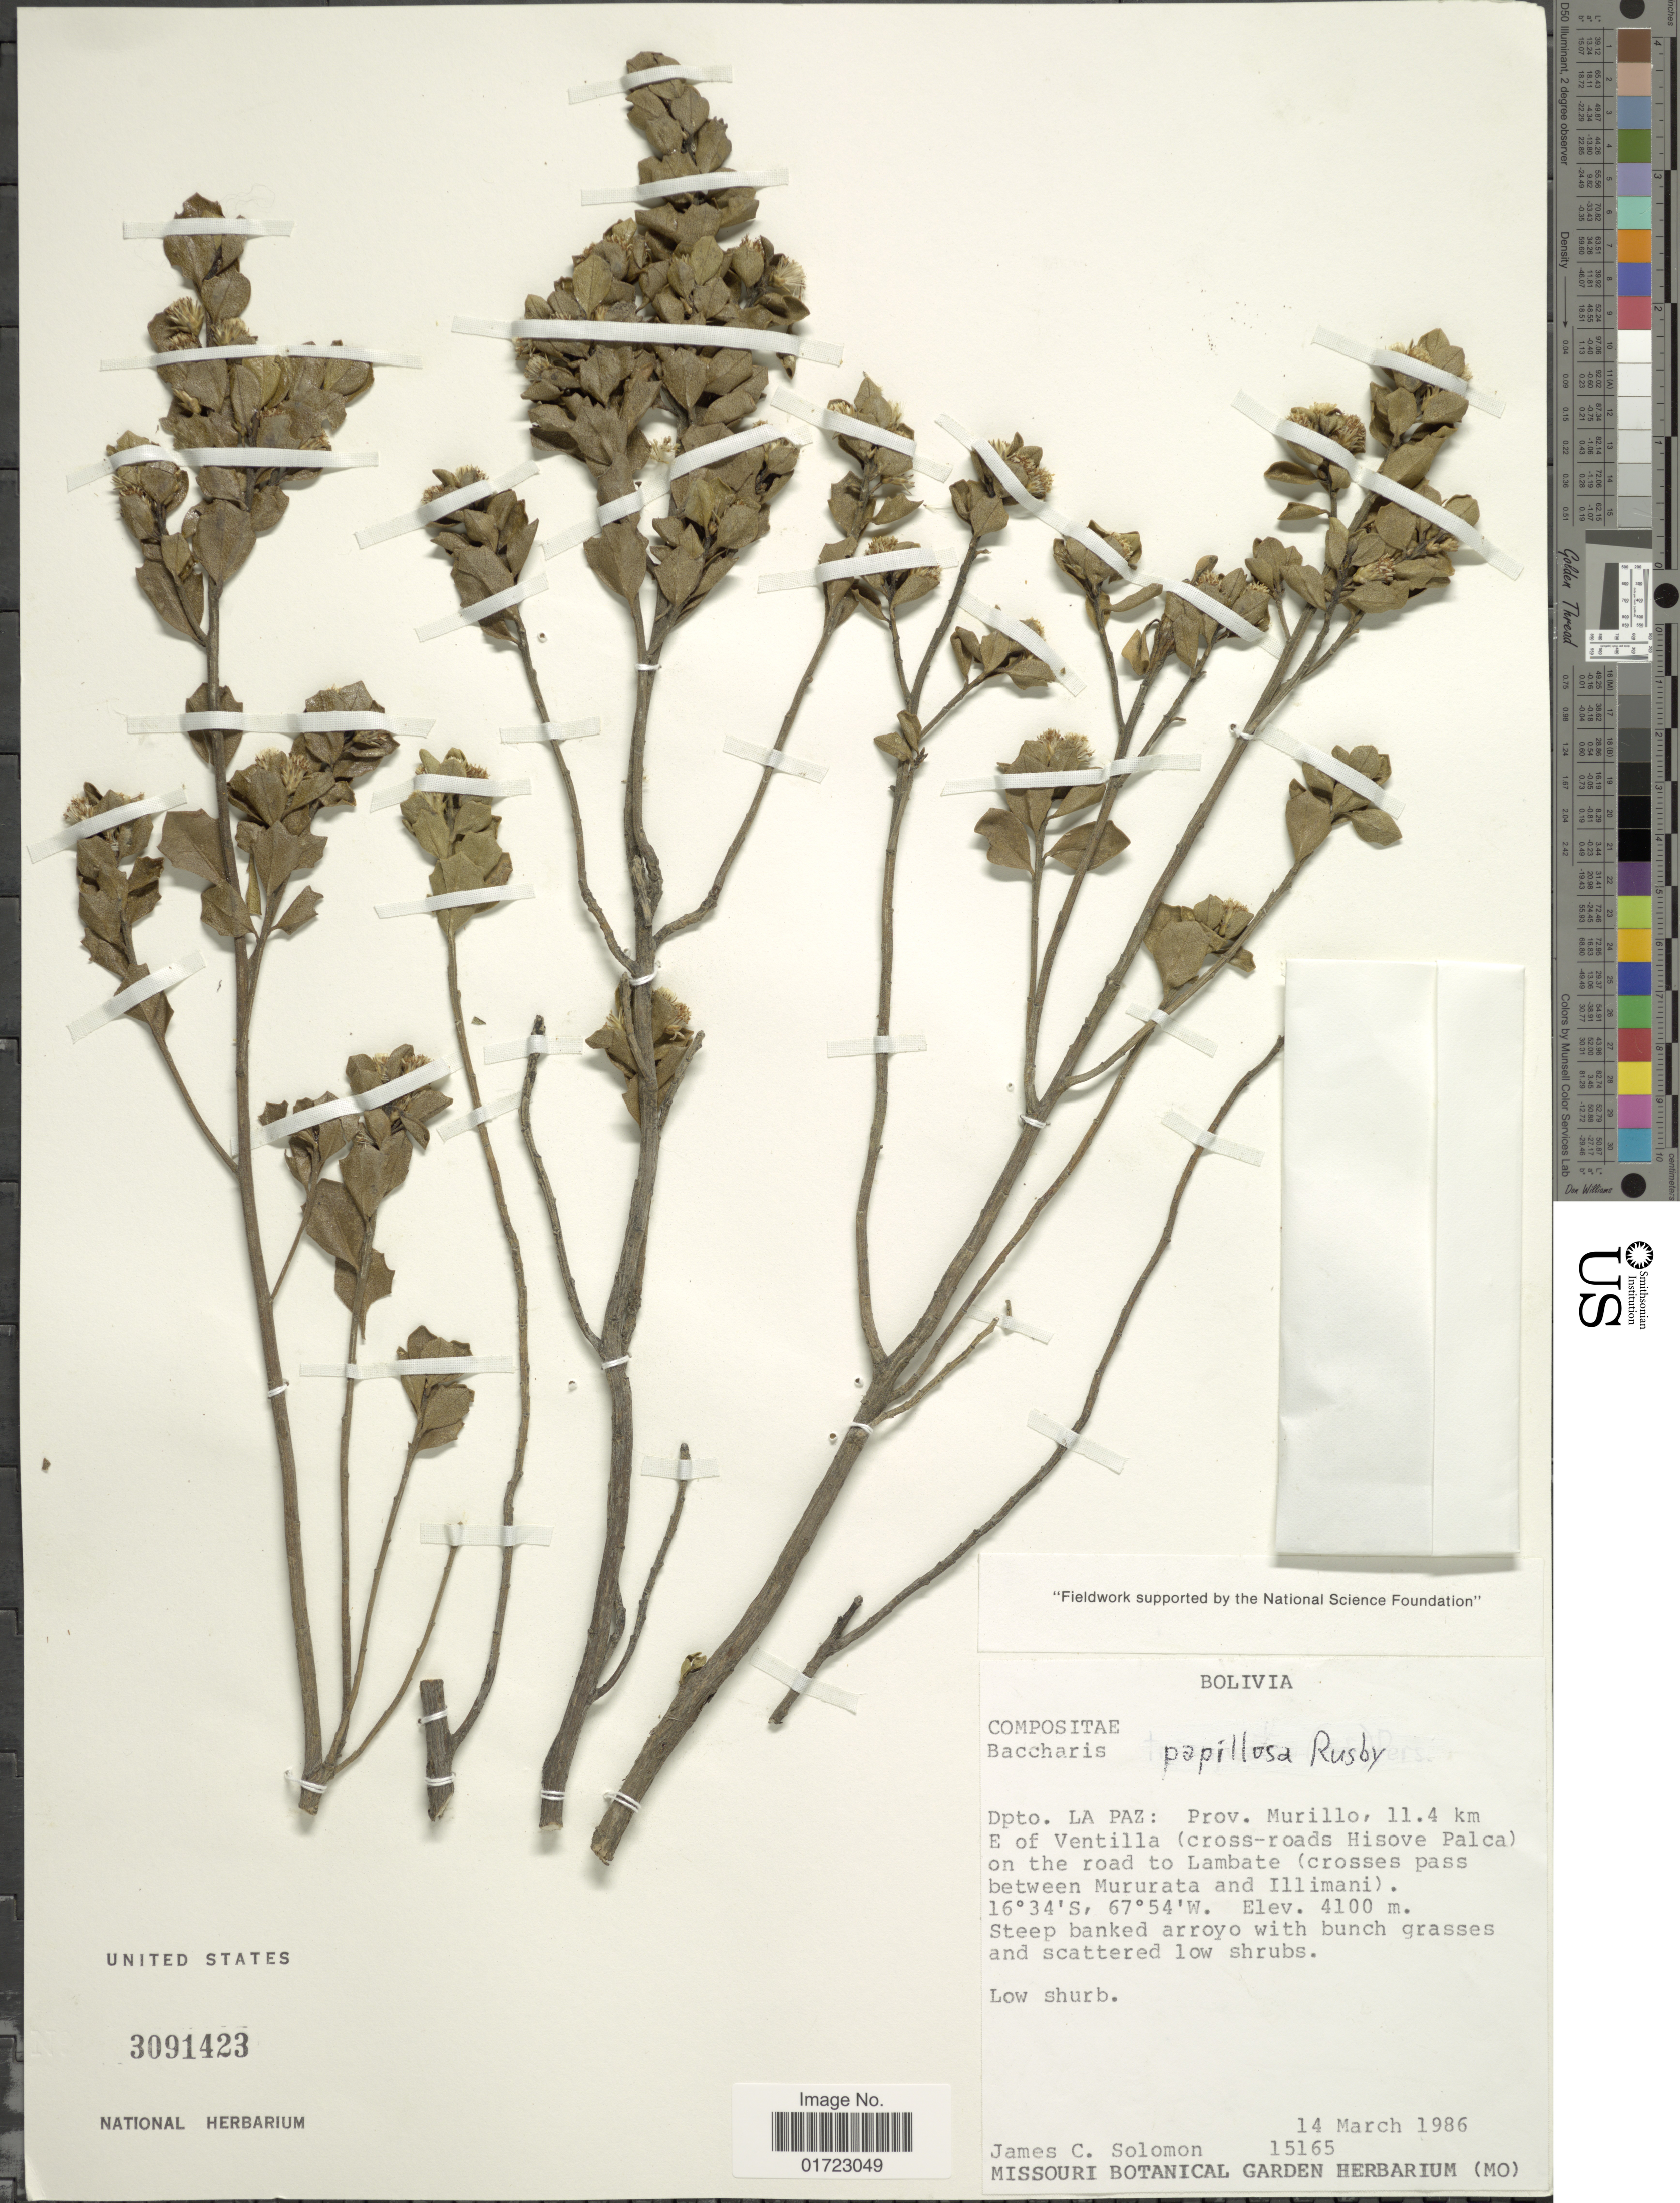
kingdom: Plantae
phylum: Tracheophyta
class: Magnoliopsida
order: Asterales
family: Asteraceae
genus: Baccharis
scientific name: Baccharis papillosa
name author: Rusby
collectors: J. C. Solomon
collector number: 15165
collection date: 1986-03-14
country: Bolivia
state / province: La Paz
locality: Prov. Murillo, 11.4 km E of Ventilla (cross-roads Hisove palca). on the road to Lambate (crosses pass between mururata and Illimani.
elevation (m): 4100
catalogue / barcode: US 3091423